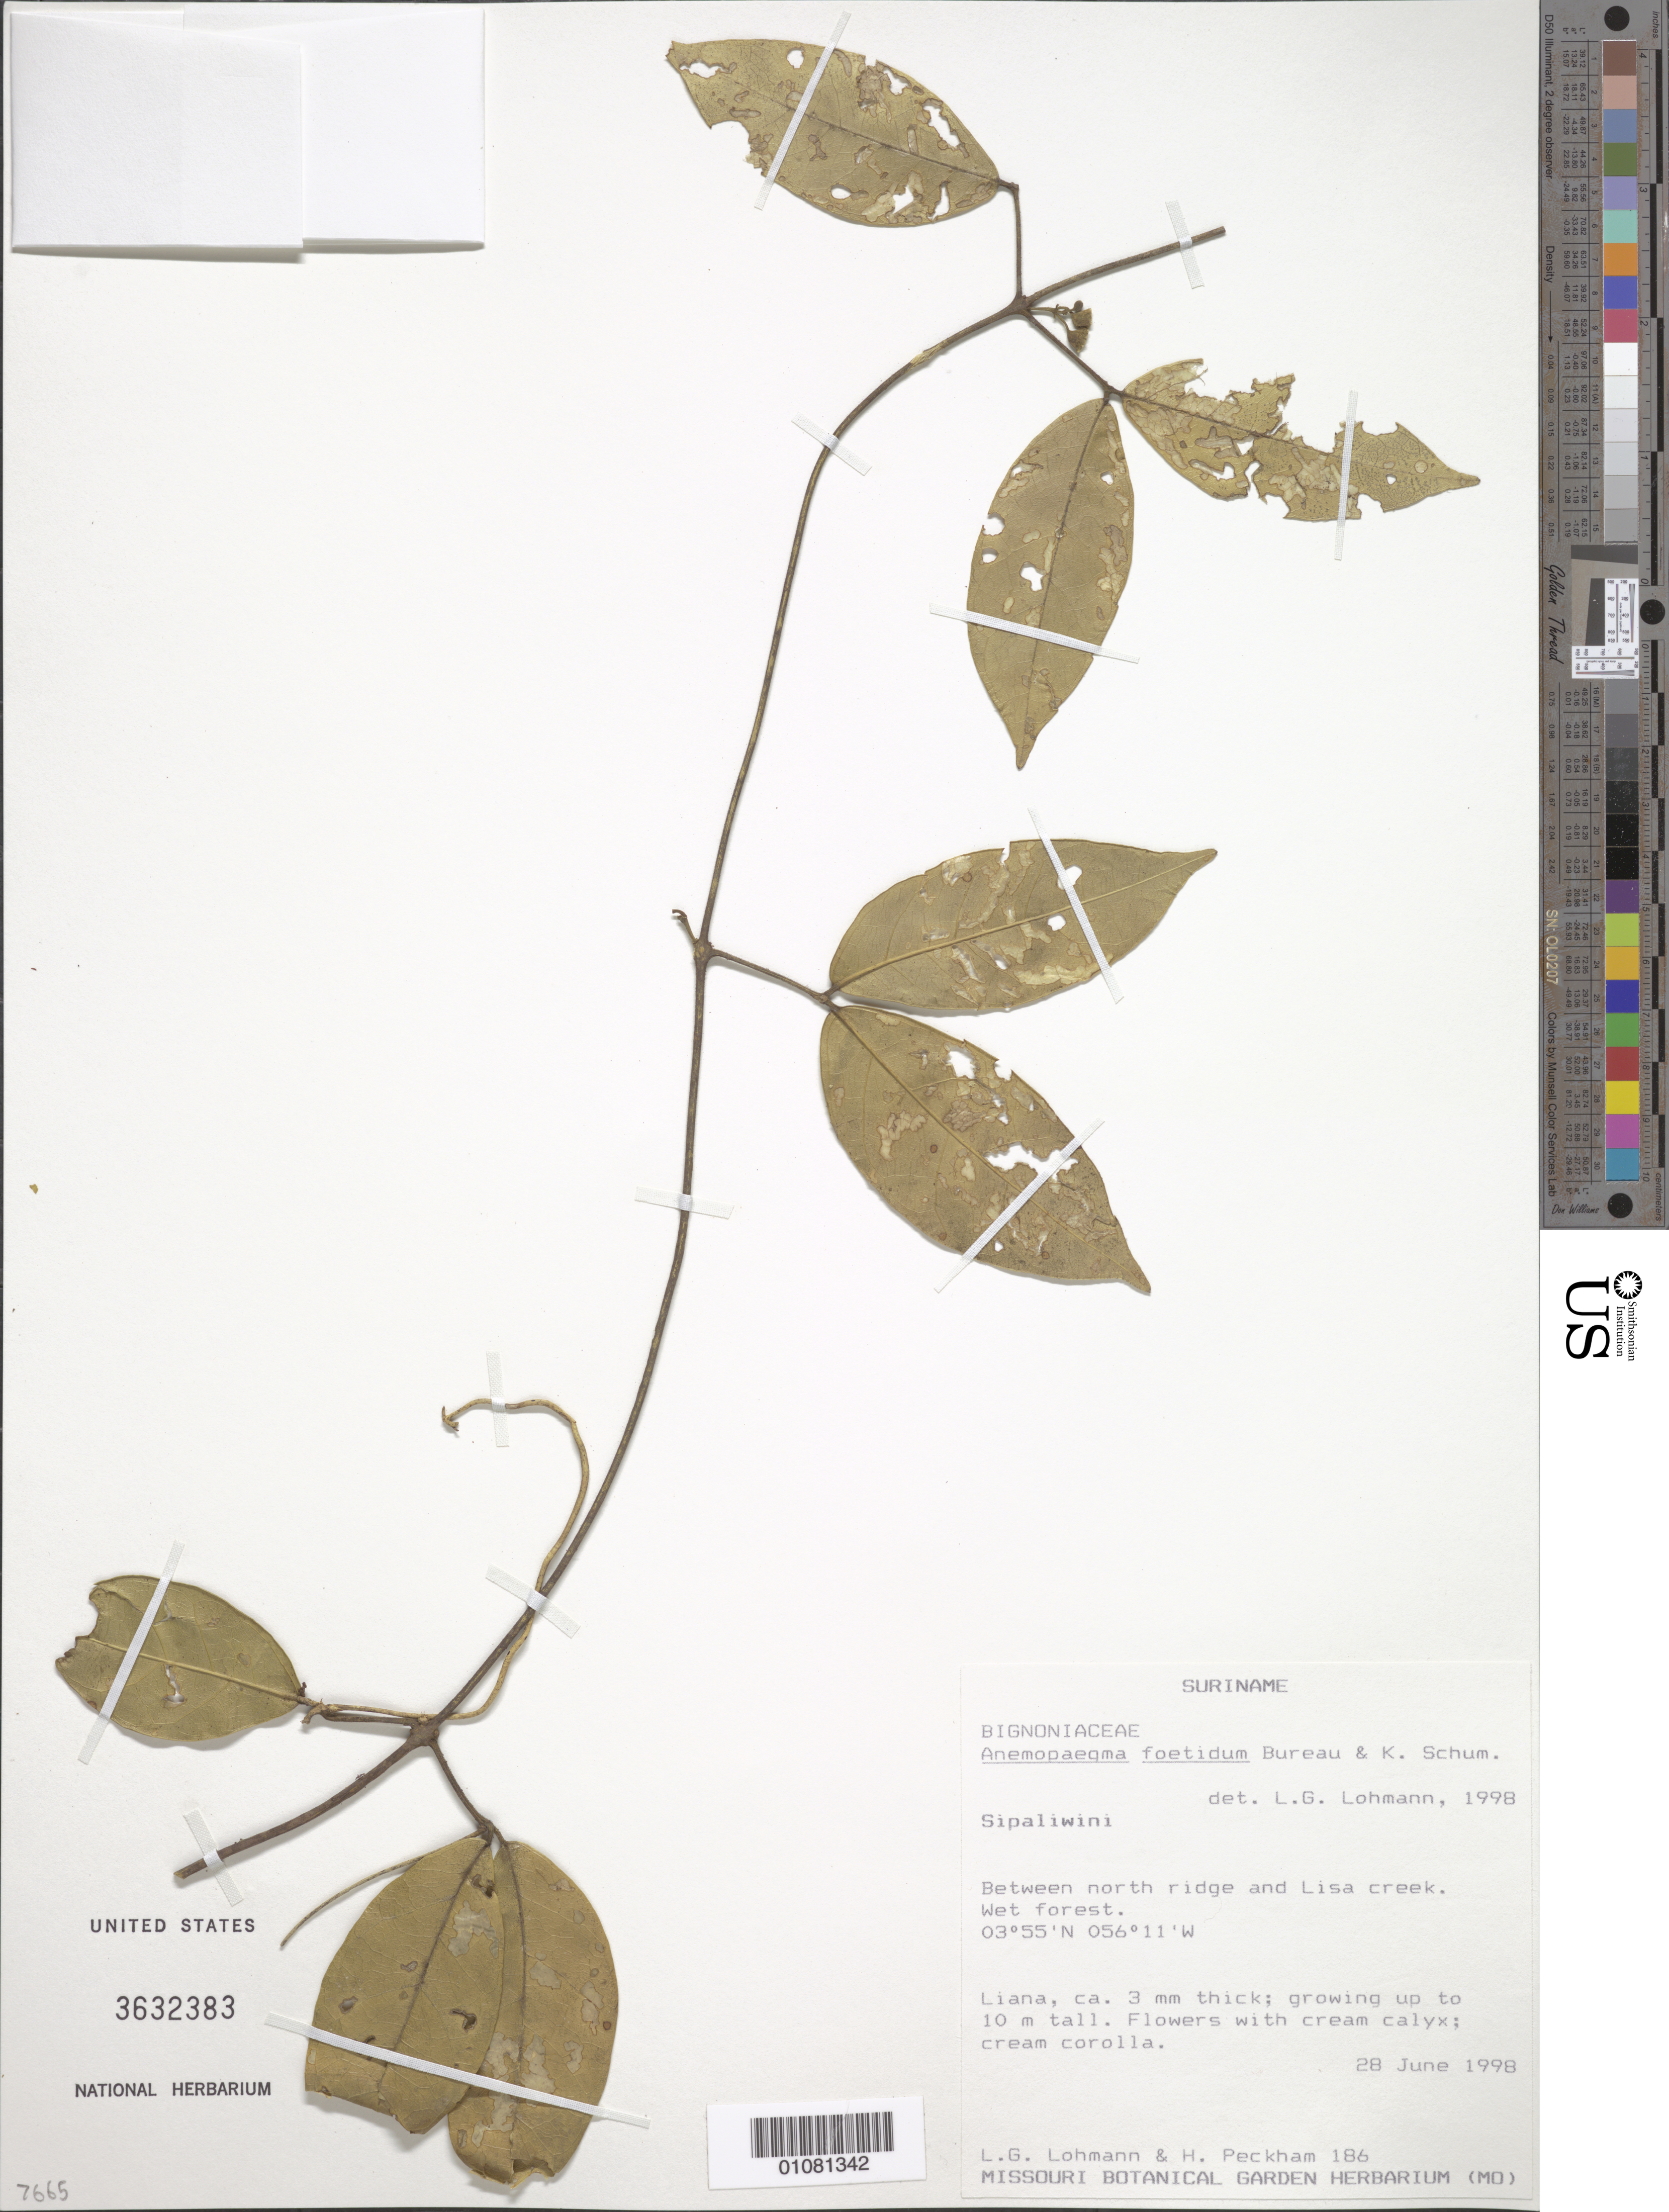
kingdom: Plantae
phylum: Tracheophyta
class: Magnoliopsida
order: Lamiales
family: Bignoniaceae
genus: Anemopaegma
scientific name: Anemopaegma foetidum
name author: Bureau & K. Schum.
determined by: Lohmann, L. G.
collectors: L. G. Lohmann & H. Peckham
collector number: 186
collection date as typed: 28-Jun-98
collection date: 1998-06-28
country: Suriname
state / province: Sipaliwini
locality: Between north ridge and Lisa creek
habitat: Wet forest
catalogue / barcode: US 3632383